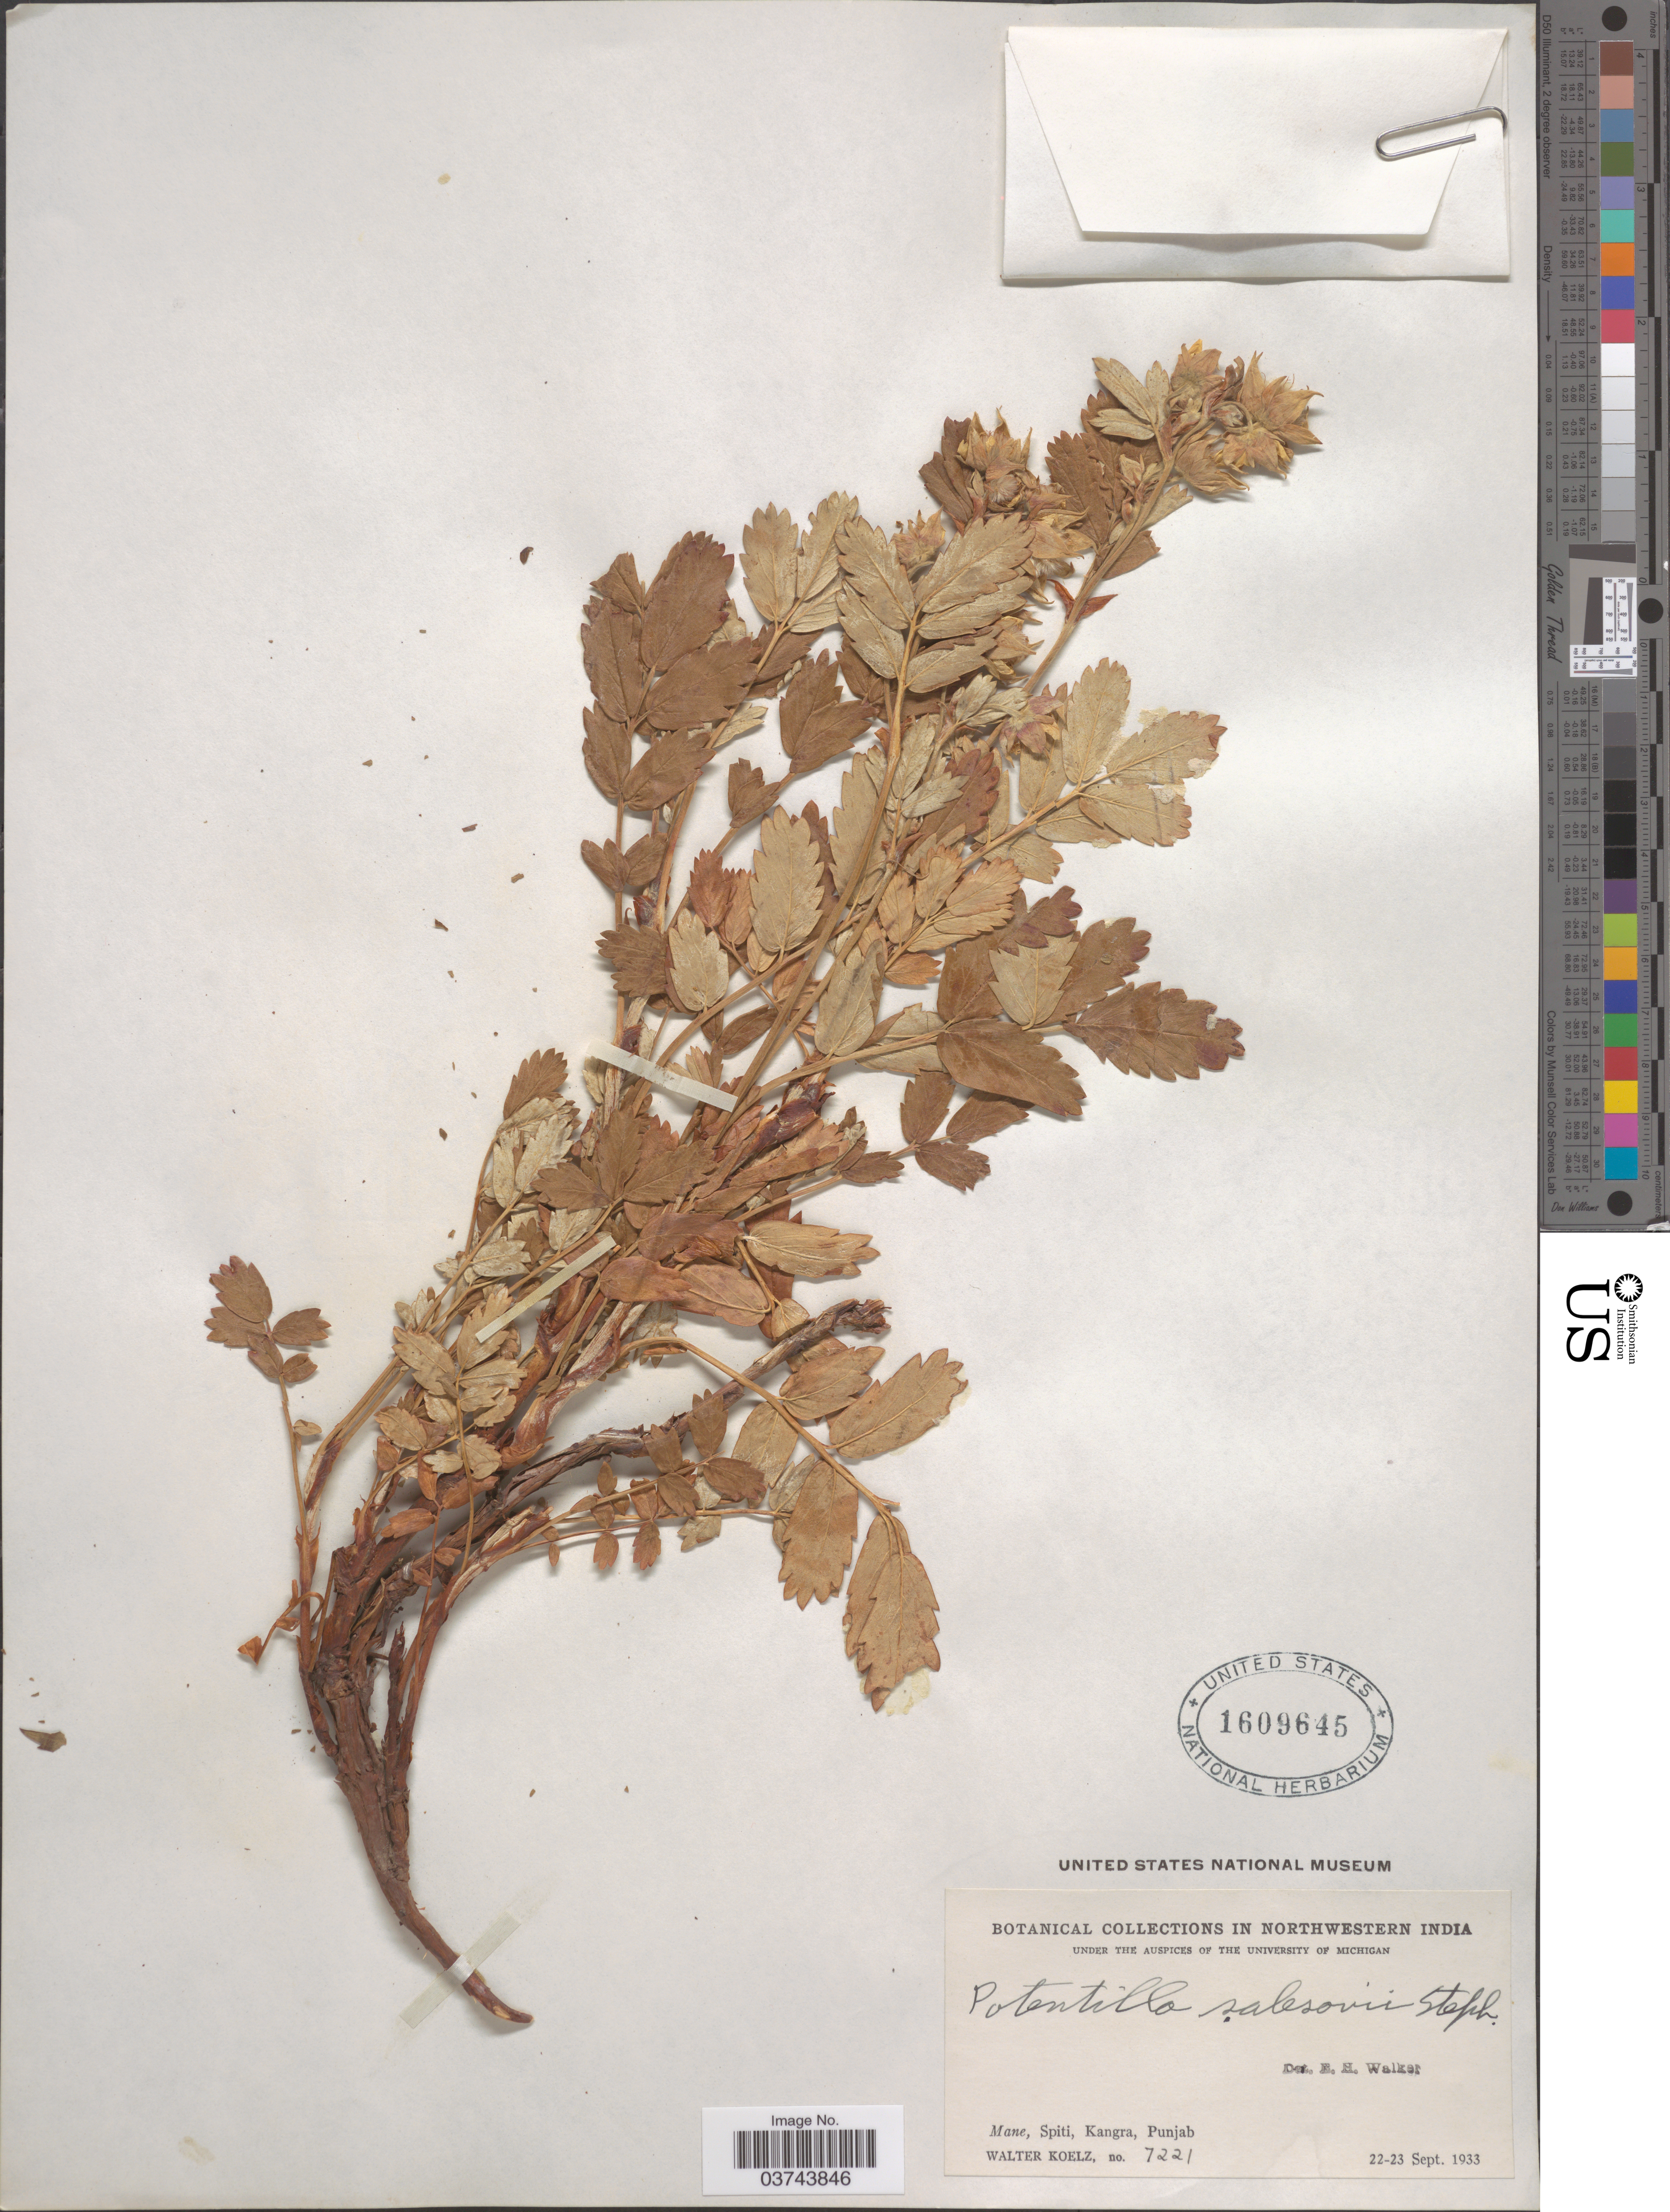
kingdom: Plantae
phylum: Tracheophyta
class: Magnoliopsida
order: Rosales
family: Rosaceae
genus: Farinopsis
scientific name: Farinopsis salesoviana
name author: (Stephan) Chrtek & Soják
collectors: W. N. Koelz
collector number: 7221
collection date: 1933-09-22/1933-09-23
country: India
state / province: Punjab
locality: Northwestern India. Mane, Spiti, Kangra.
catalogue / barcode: US 1609645